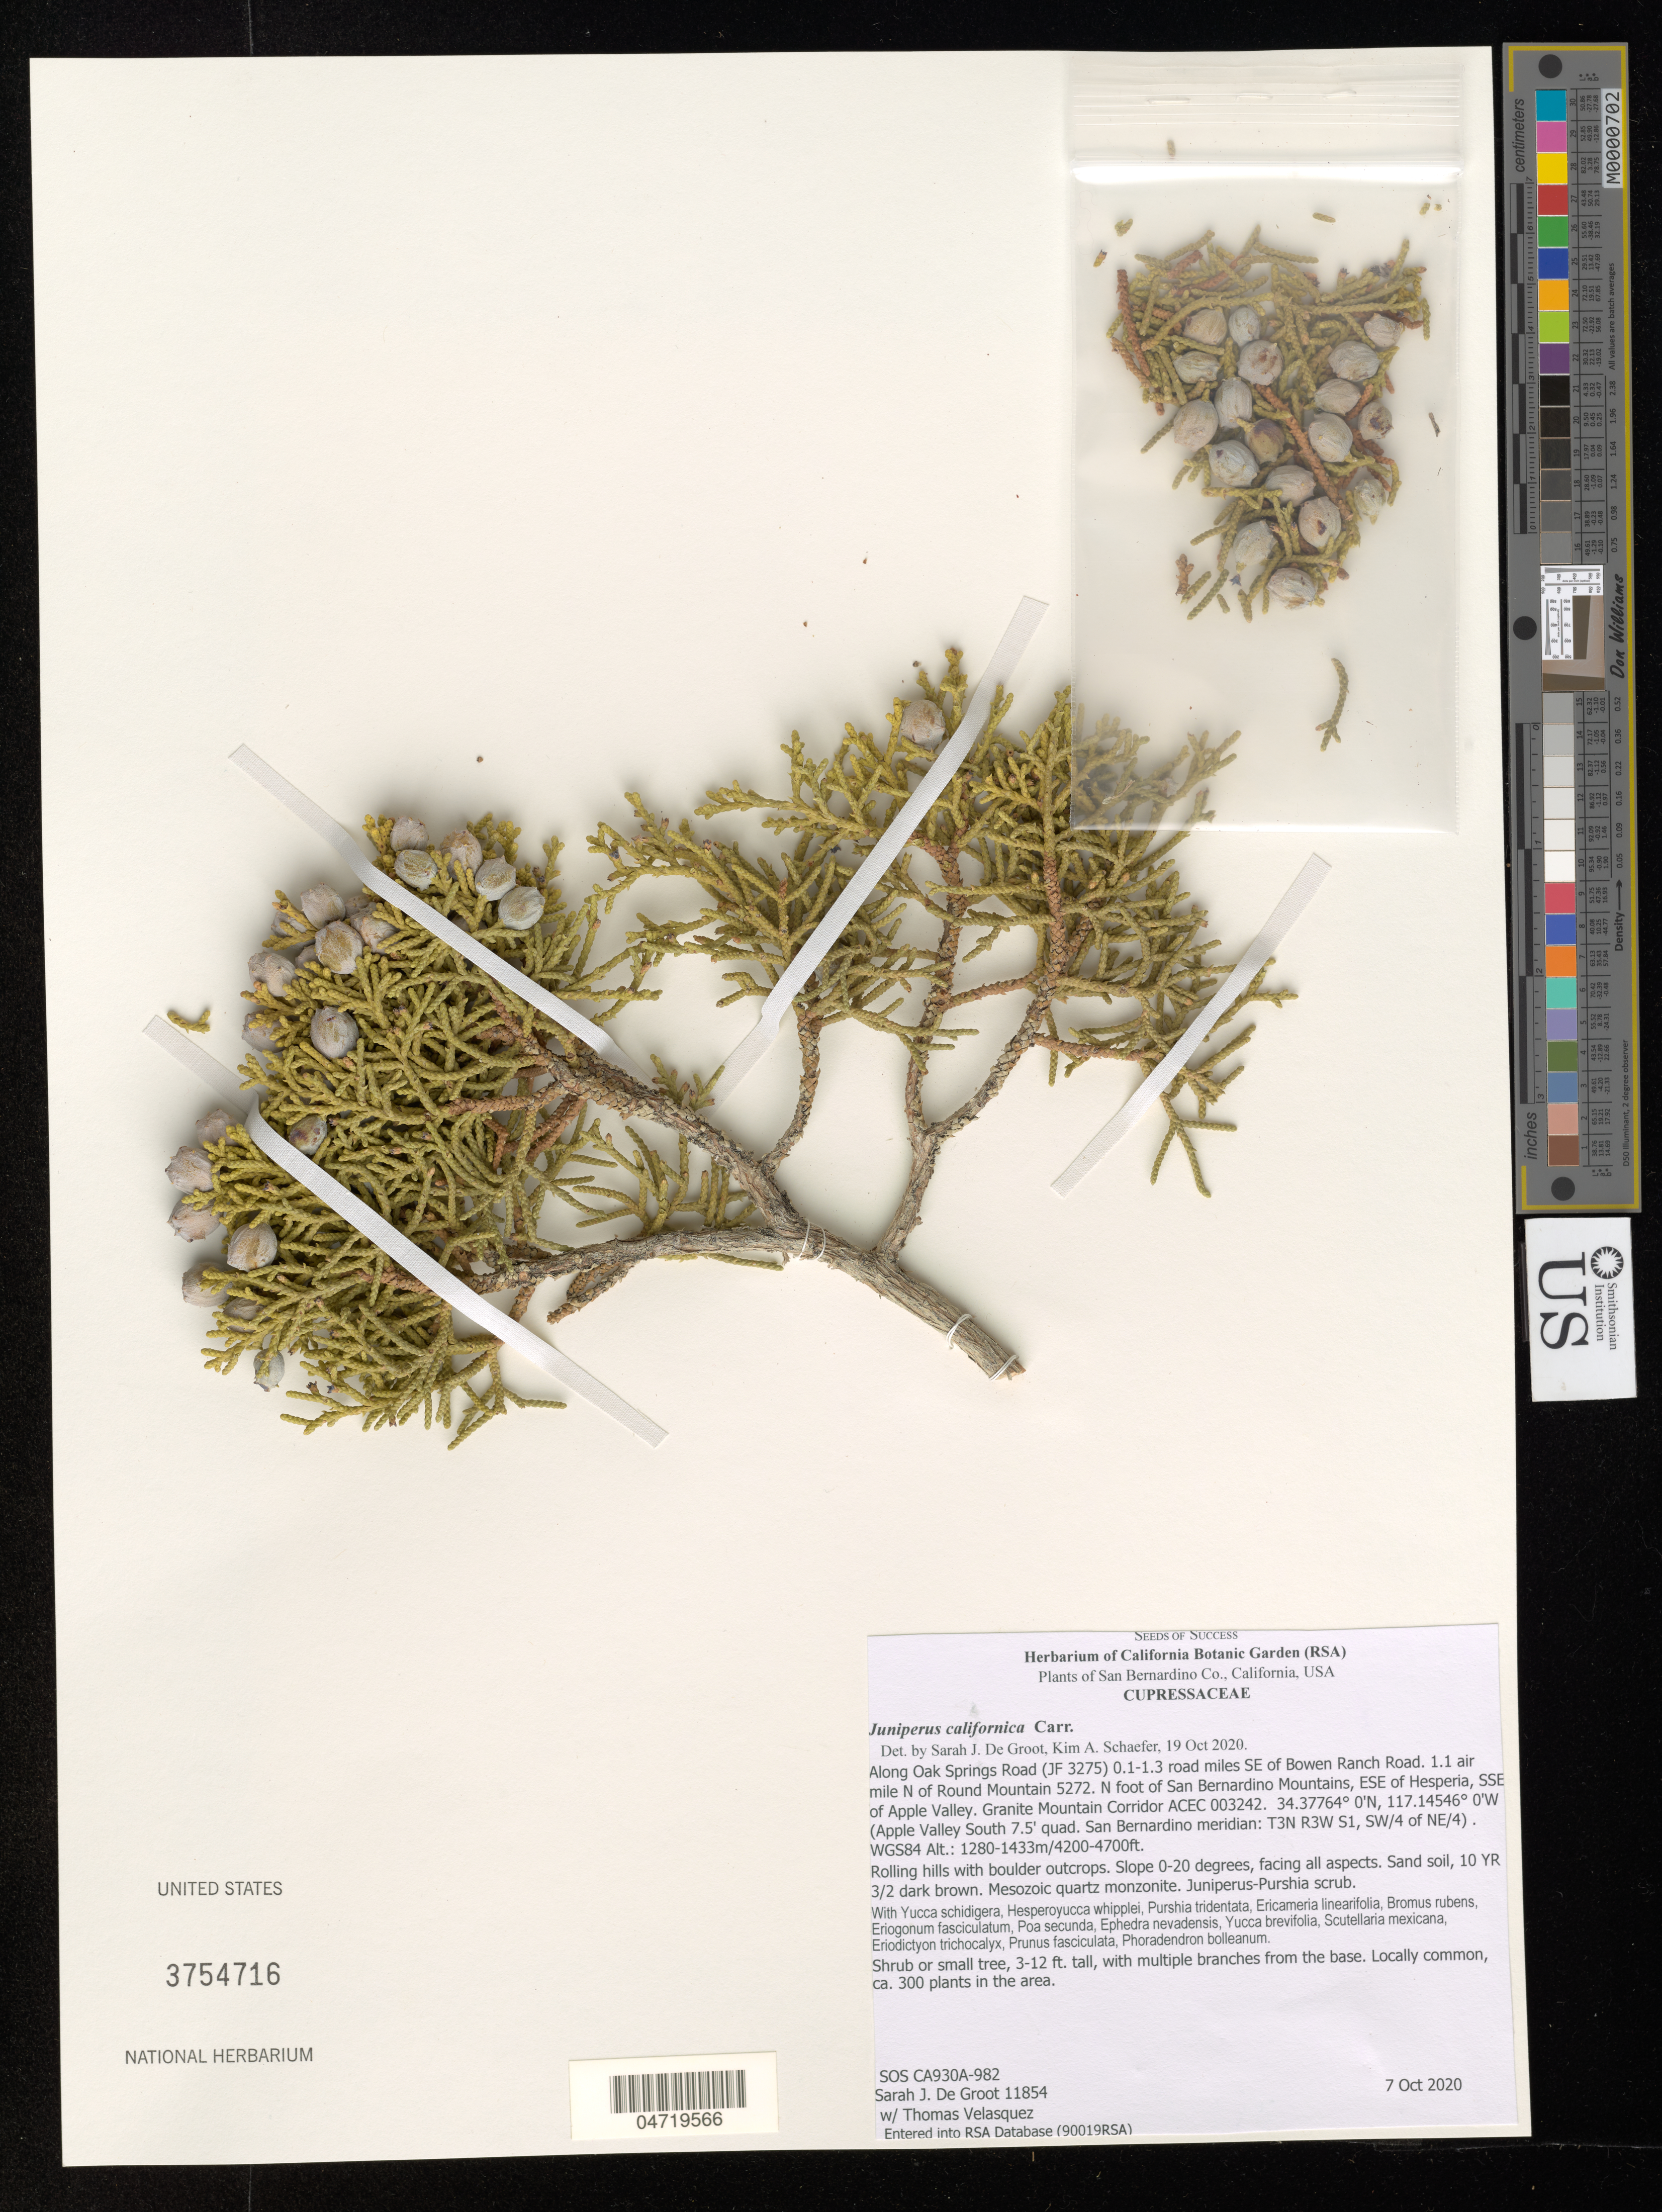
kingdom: Plantae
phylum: Tracheophyta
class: Pinopsida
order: Pinales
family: Cupressaceae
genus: Juniperus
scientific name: Juniperus californica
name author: Carrière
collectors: S. De Groot & J. Rentsch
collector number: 11854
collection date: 2020-10-07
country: United States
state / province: California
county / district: San Bernardino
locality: San Bernardino Co. Along Oak Springs Road (JF 3275) 0.1-1.3 road miles SE of Bowen Ranch Road. 1.1 air mile N of Round Mountain 5272. N foot of San Bernardino Mountains, ESE of Hesperia, SSE of Apple Valley. Granite Mountain Corridor ACEC 003242. (Apple Valley South 7.5' quad. San Bernardino meridian: T3N R3W S1, SW/4 of NE/4). WGS84.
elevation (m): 1280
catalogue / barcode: US 3754716